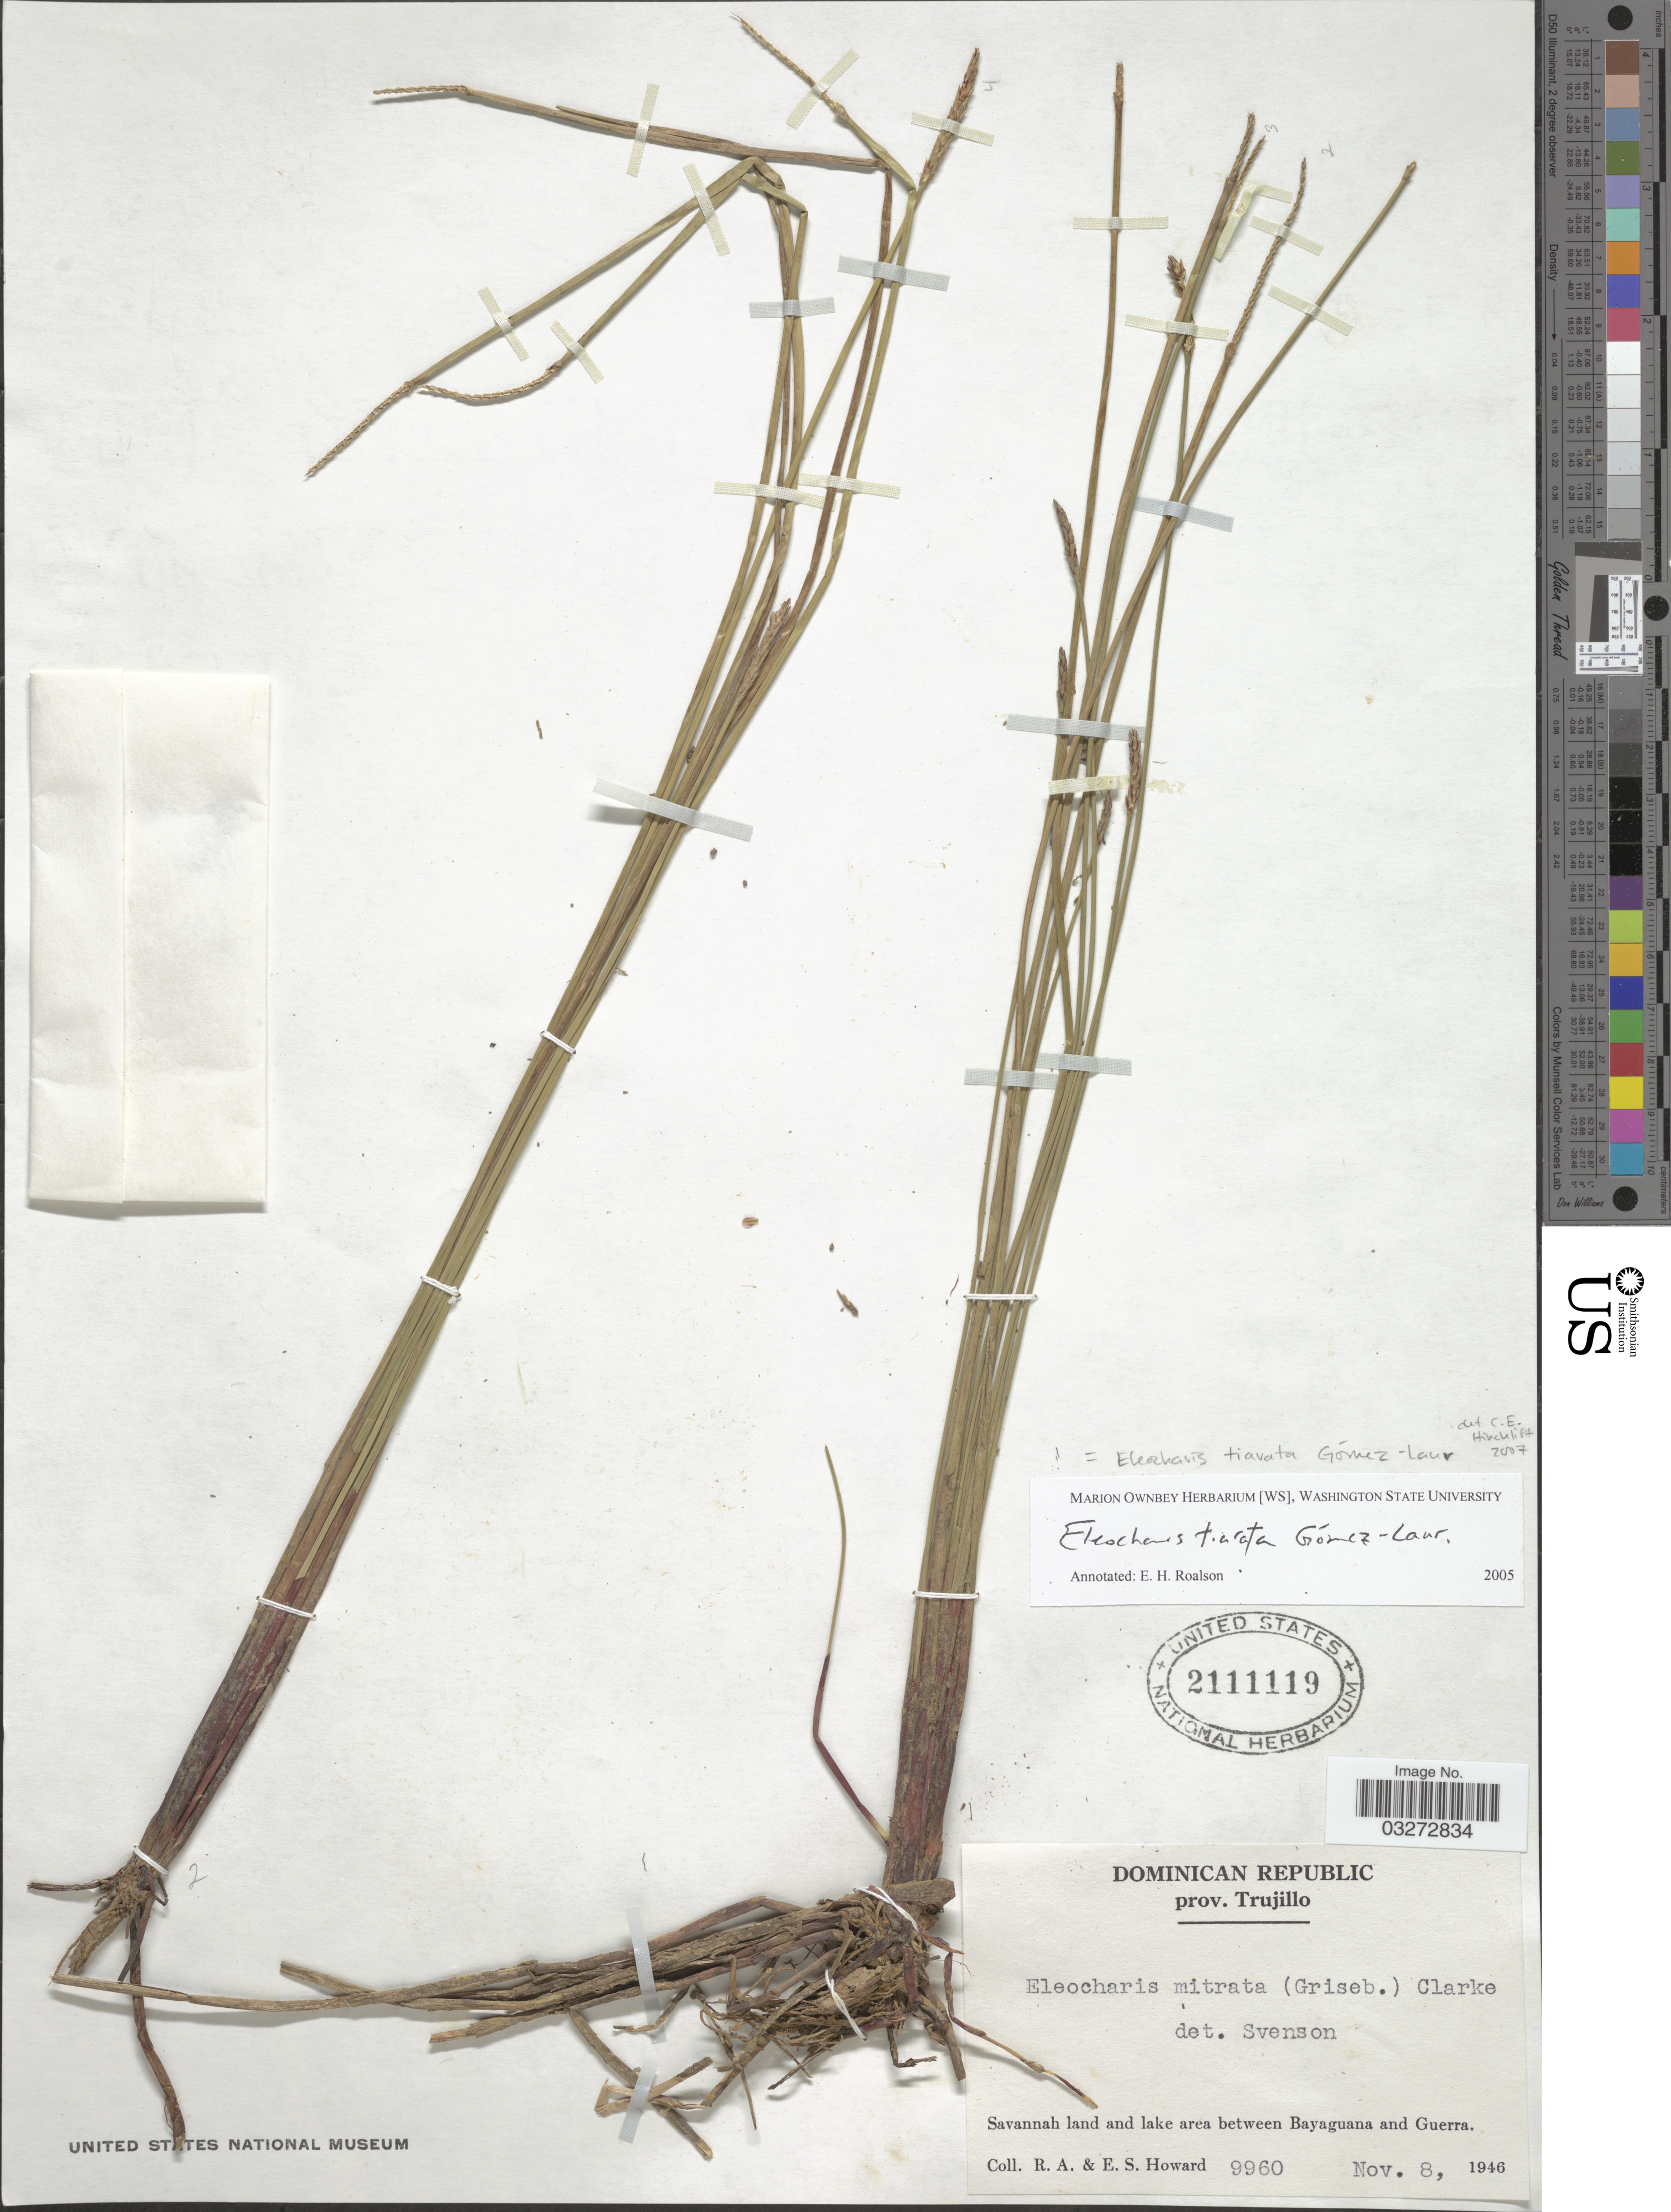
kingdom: Plantae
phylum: Tracheophyta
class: Liliopsida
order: Poales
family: Cyperaceae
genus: Eleocharis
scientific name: Eleocharis tiarata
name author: Gómez-Laur.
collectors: R. A. Howard & E. S. Howard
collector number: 9960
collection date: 1946-11-08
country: Dominican Republic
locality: Prov. Trujillo. Savannah land and lake area between Bayaguana and Guerra.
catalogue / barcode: US 2111119